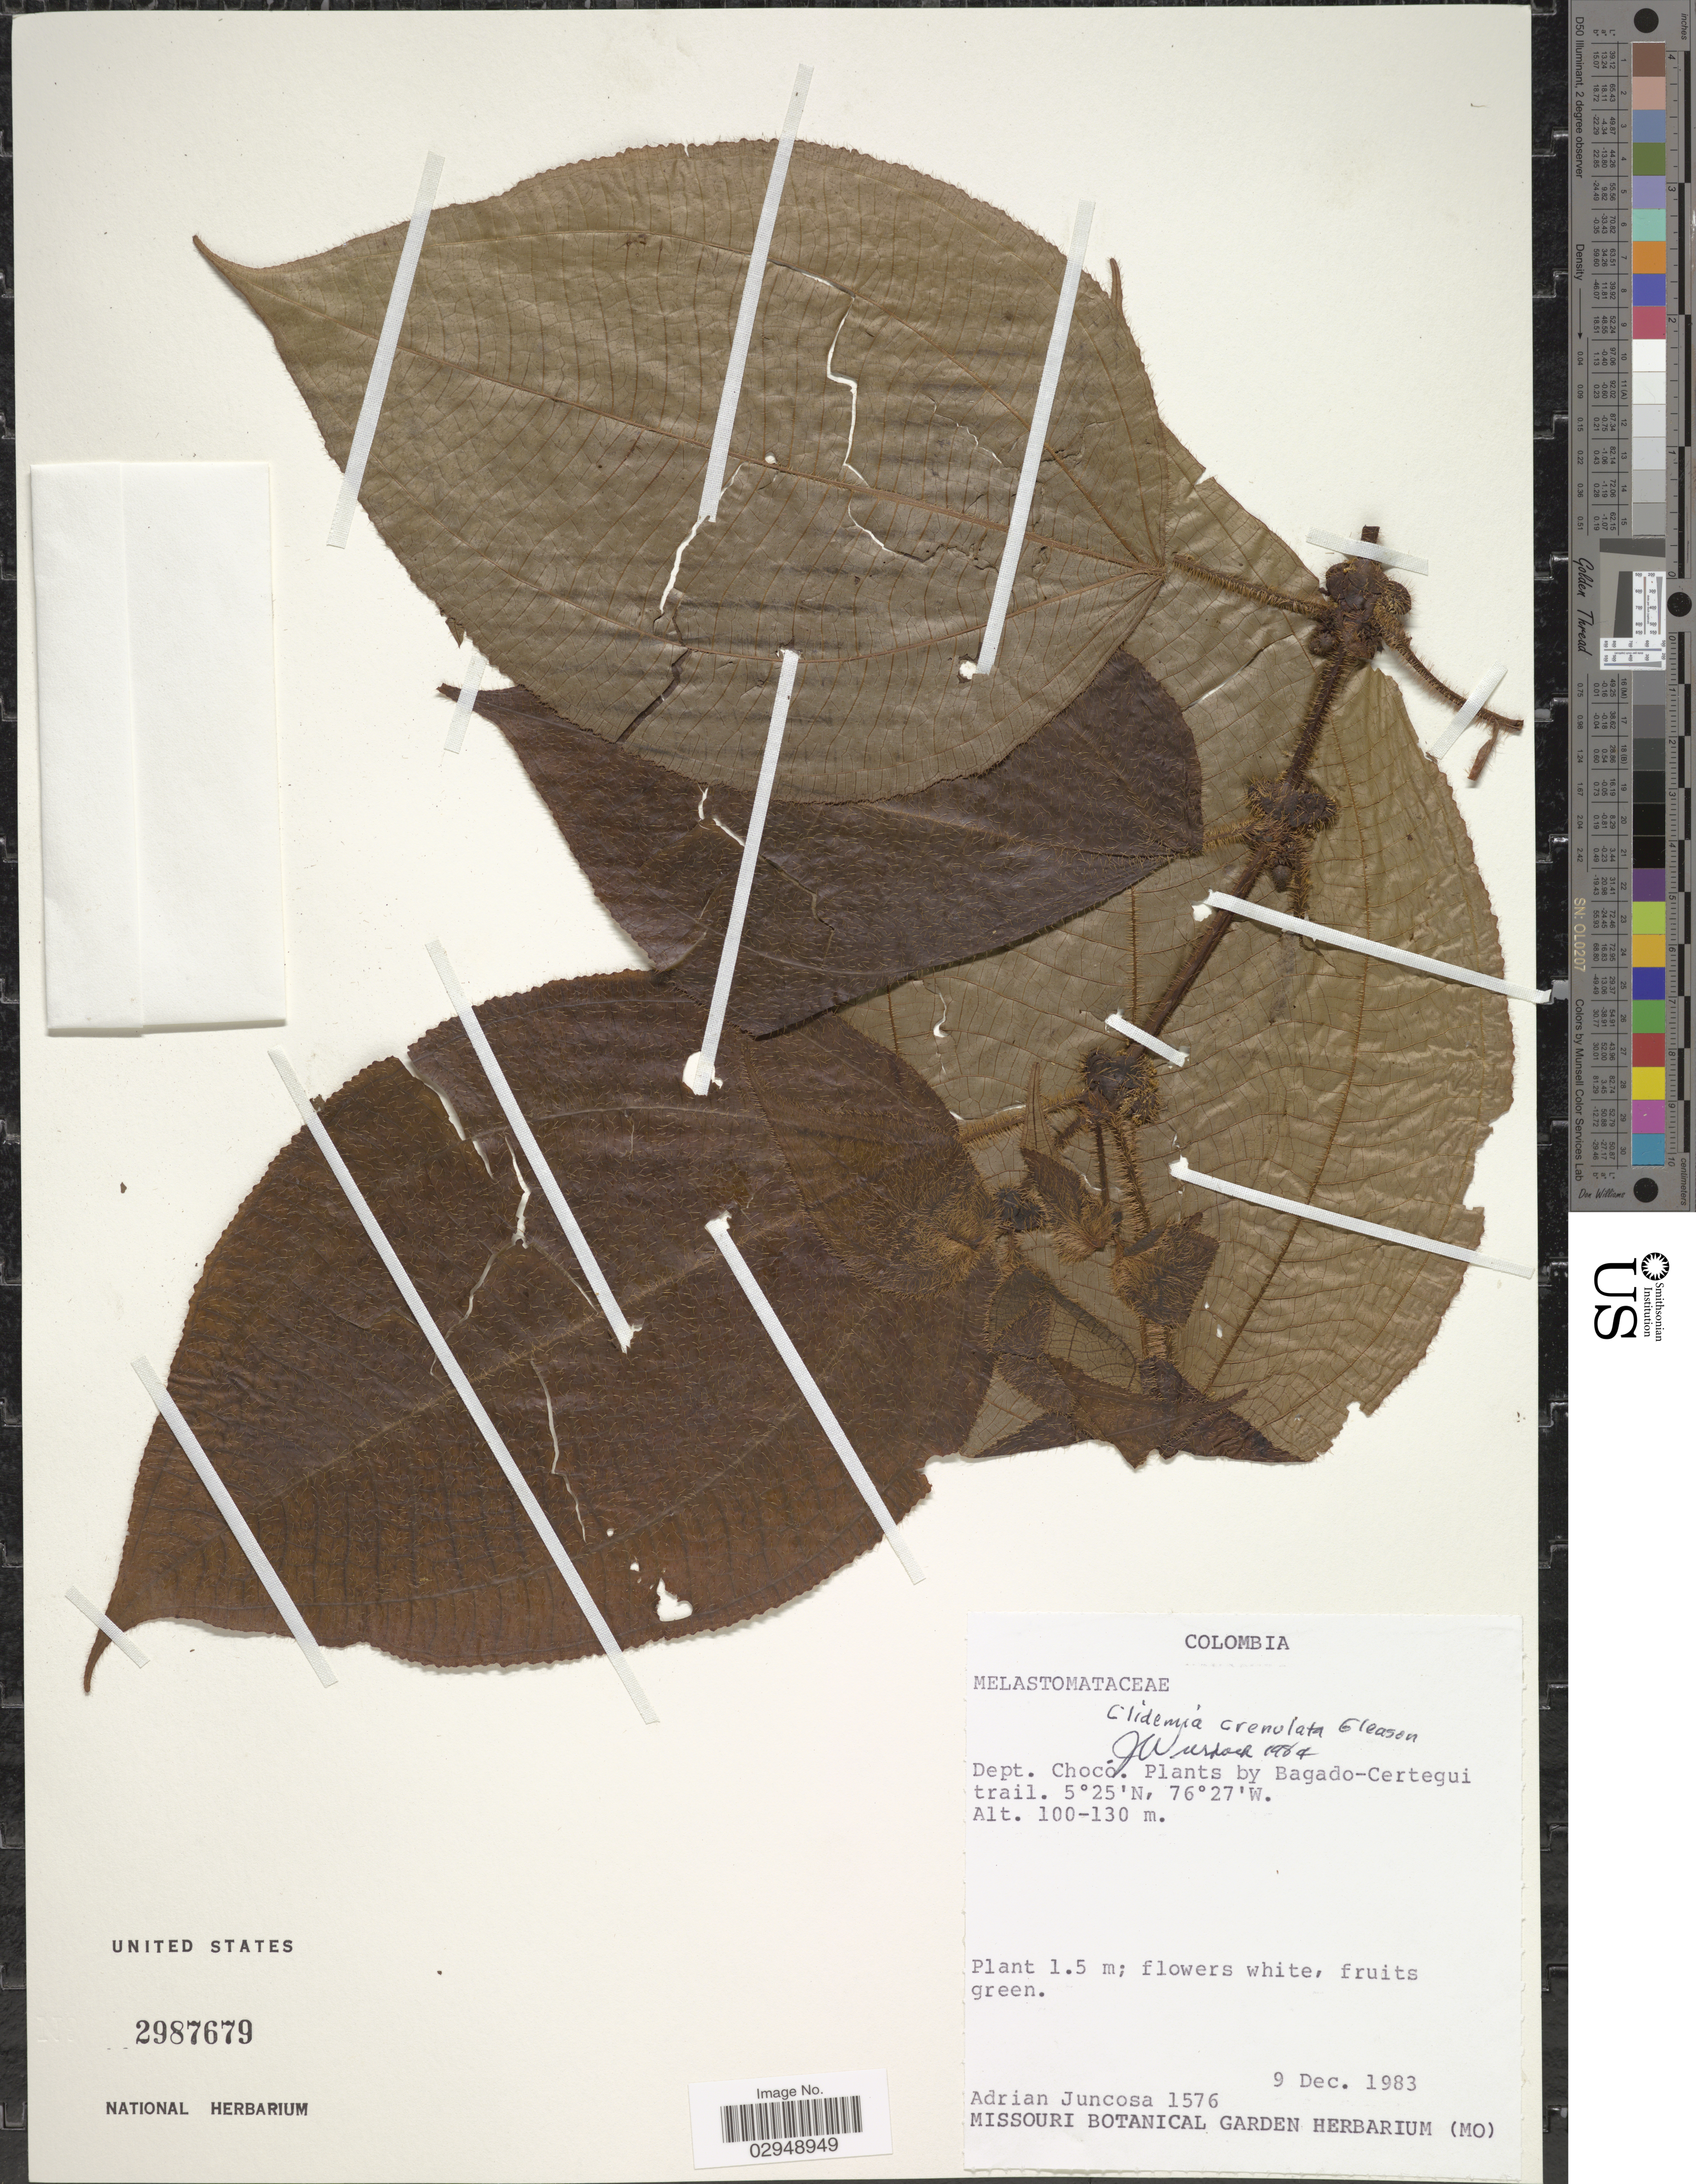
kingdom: Plantae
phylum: Tracheophyta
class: Magnoliopsida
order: Myrtales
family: Melastomataceae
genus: Clidemia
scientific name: Clidemia crenulata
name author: Gleason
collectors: A. Juncosa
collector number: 1576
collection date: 1983-12-09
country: Colombia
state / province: Chocó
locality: Dept. Chocó. Plants by Bagado-Certegui trail.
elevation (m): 100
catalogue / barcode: US 2987679